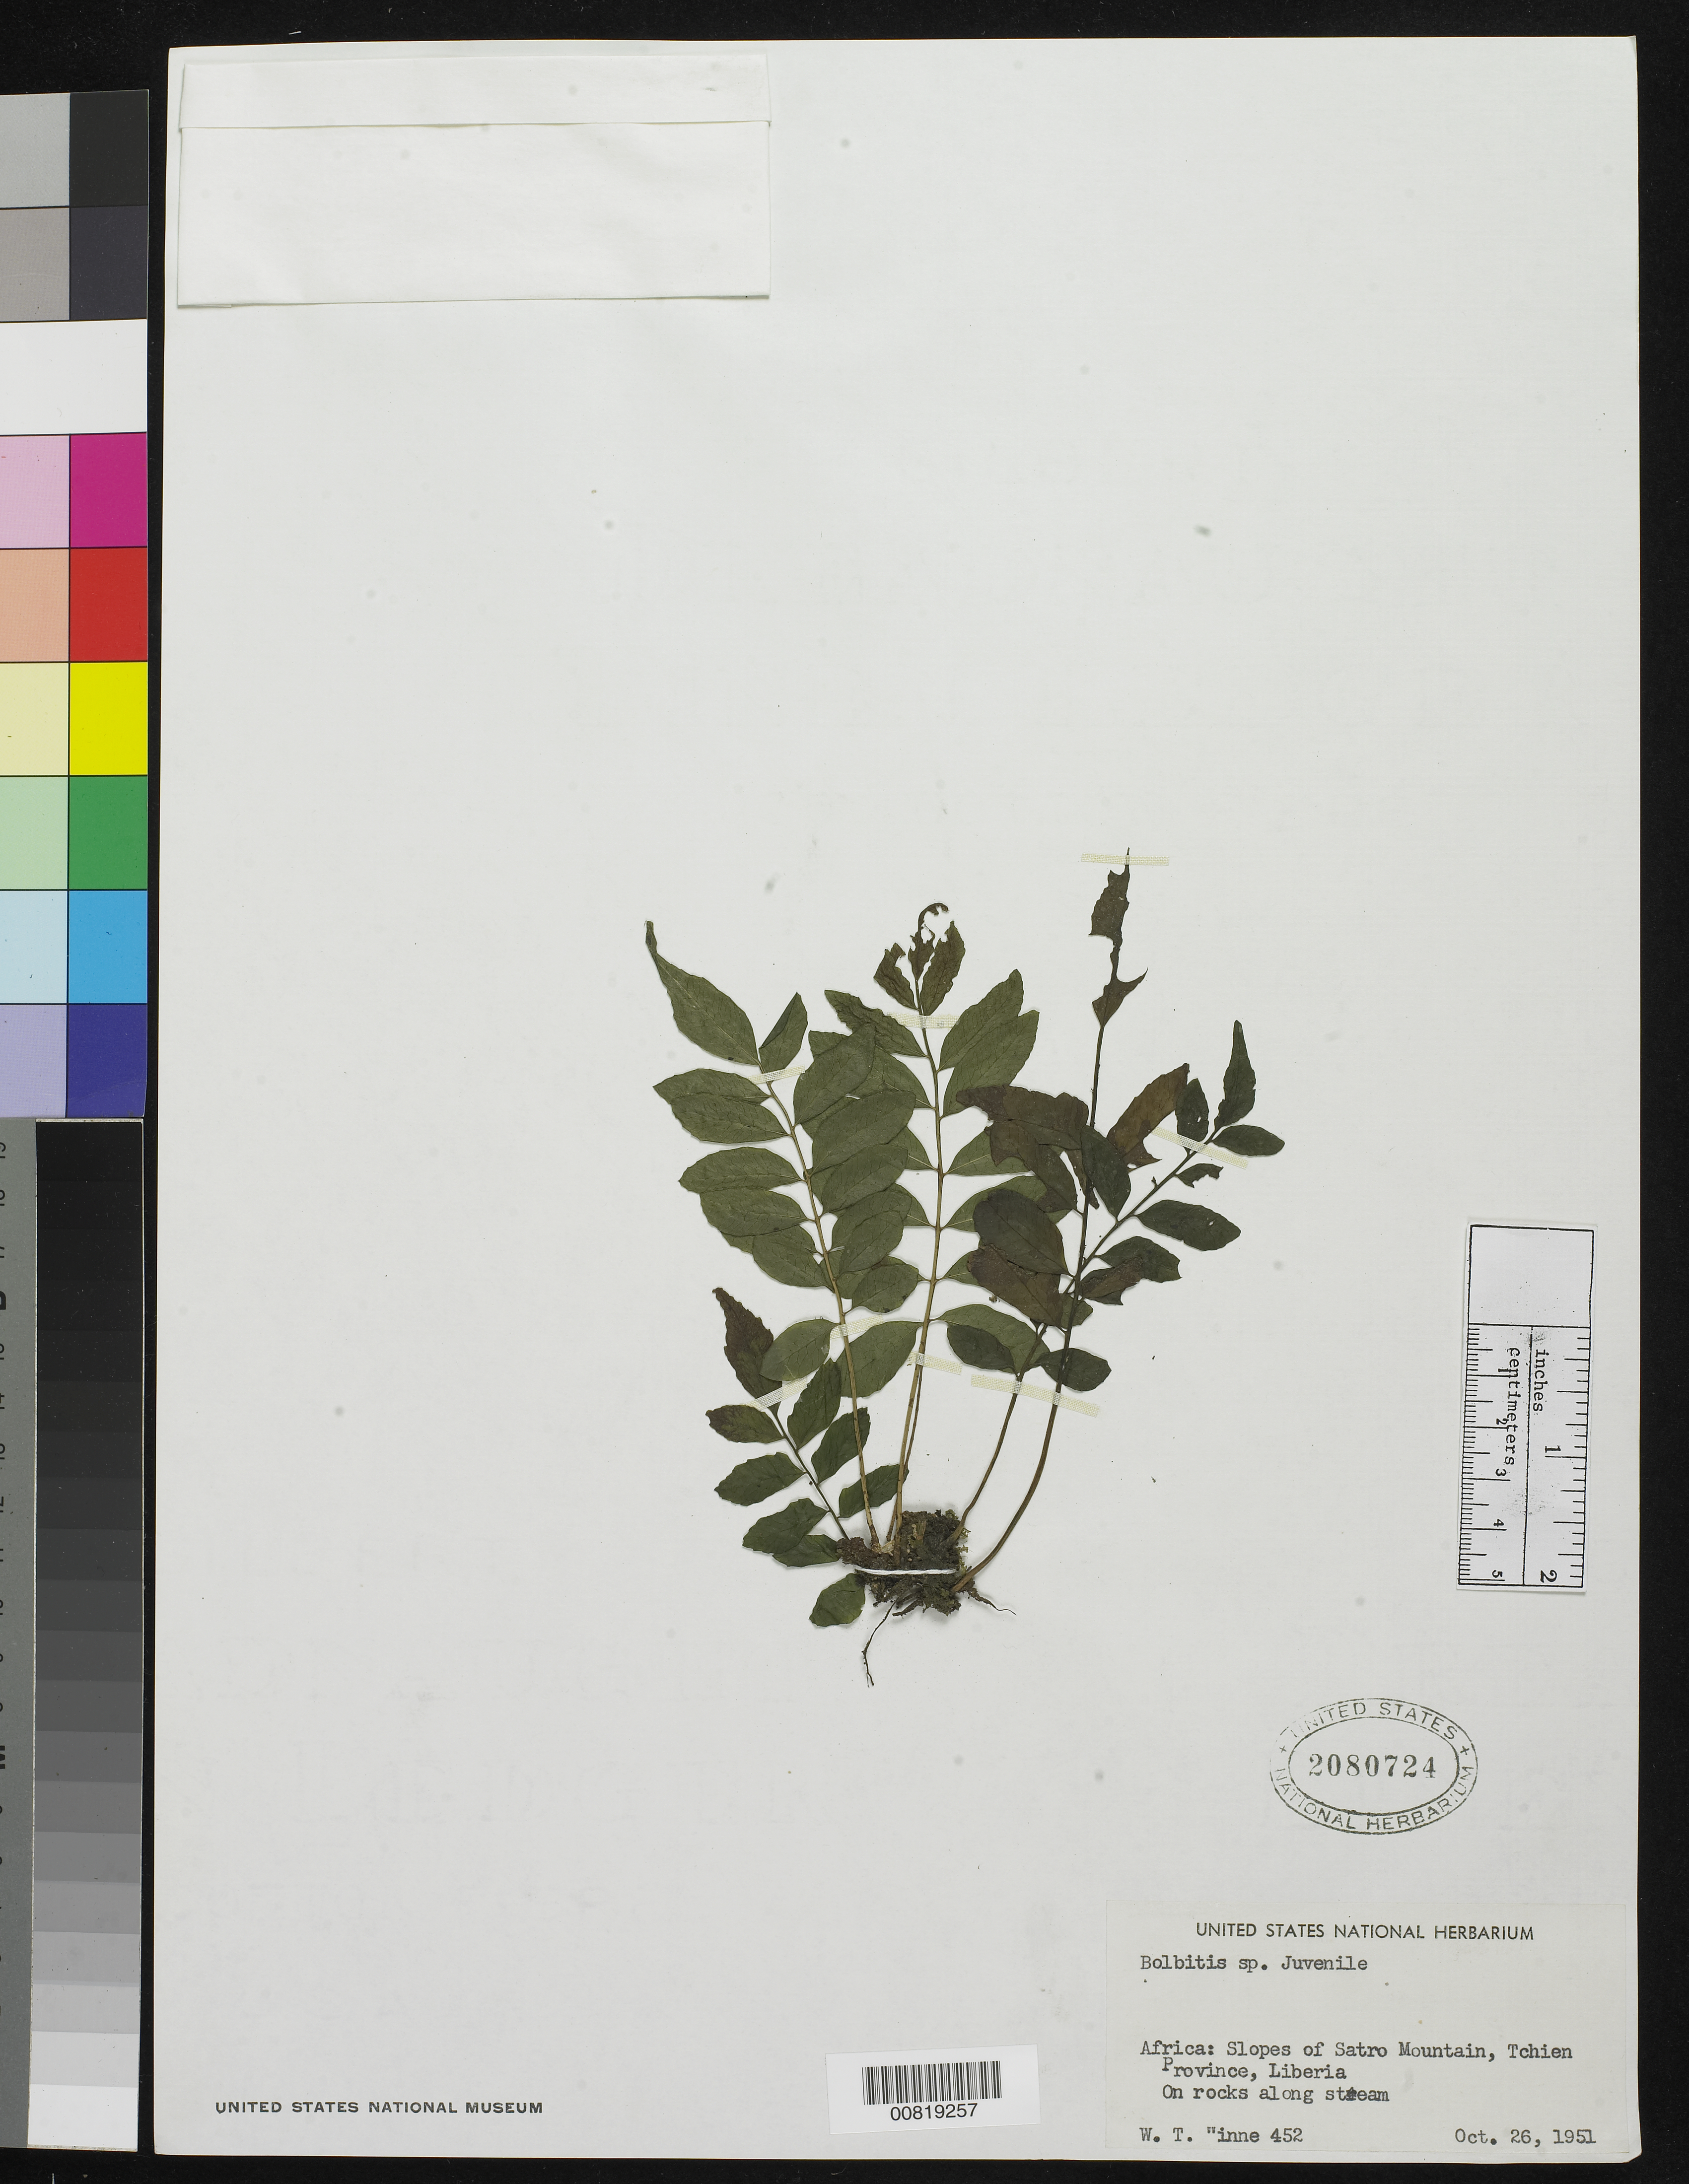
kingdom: Plantae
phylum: Tracheophyta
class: Polypodiopsida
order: Polypodiales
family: Dryopteridaceae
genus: Bolbitis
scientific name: Bolbitis sp.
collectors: -. Winne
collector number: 452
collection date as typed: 26 Oct 1951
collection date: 1951-10-26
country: Liberia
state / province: Grand Gedeh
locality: Tchien Province, slopes of Satro Mountain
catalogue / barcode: US 2080724